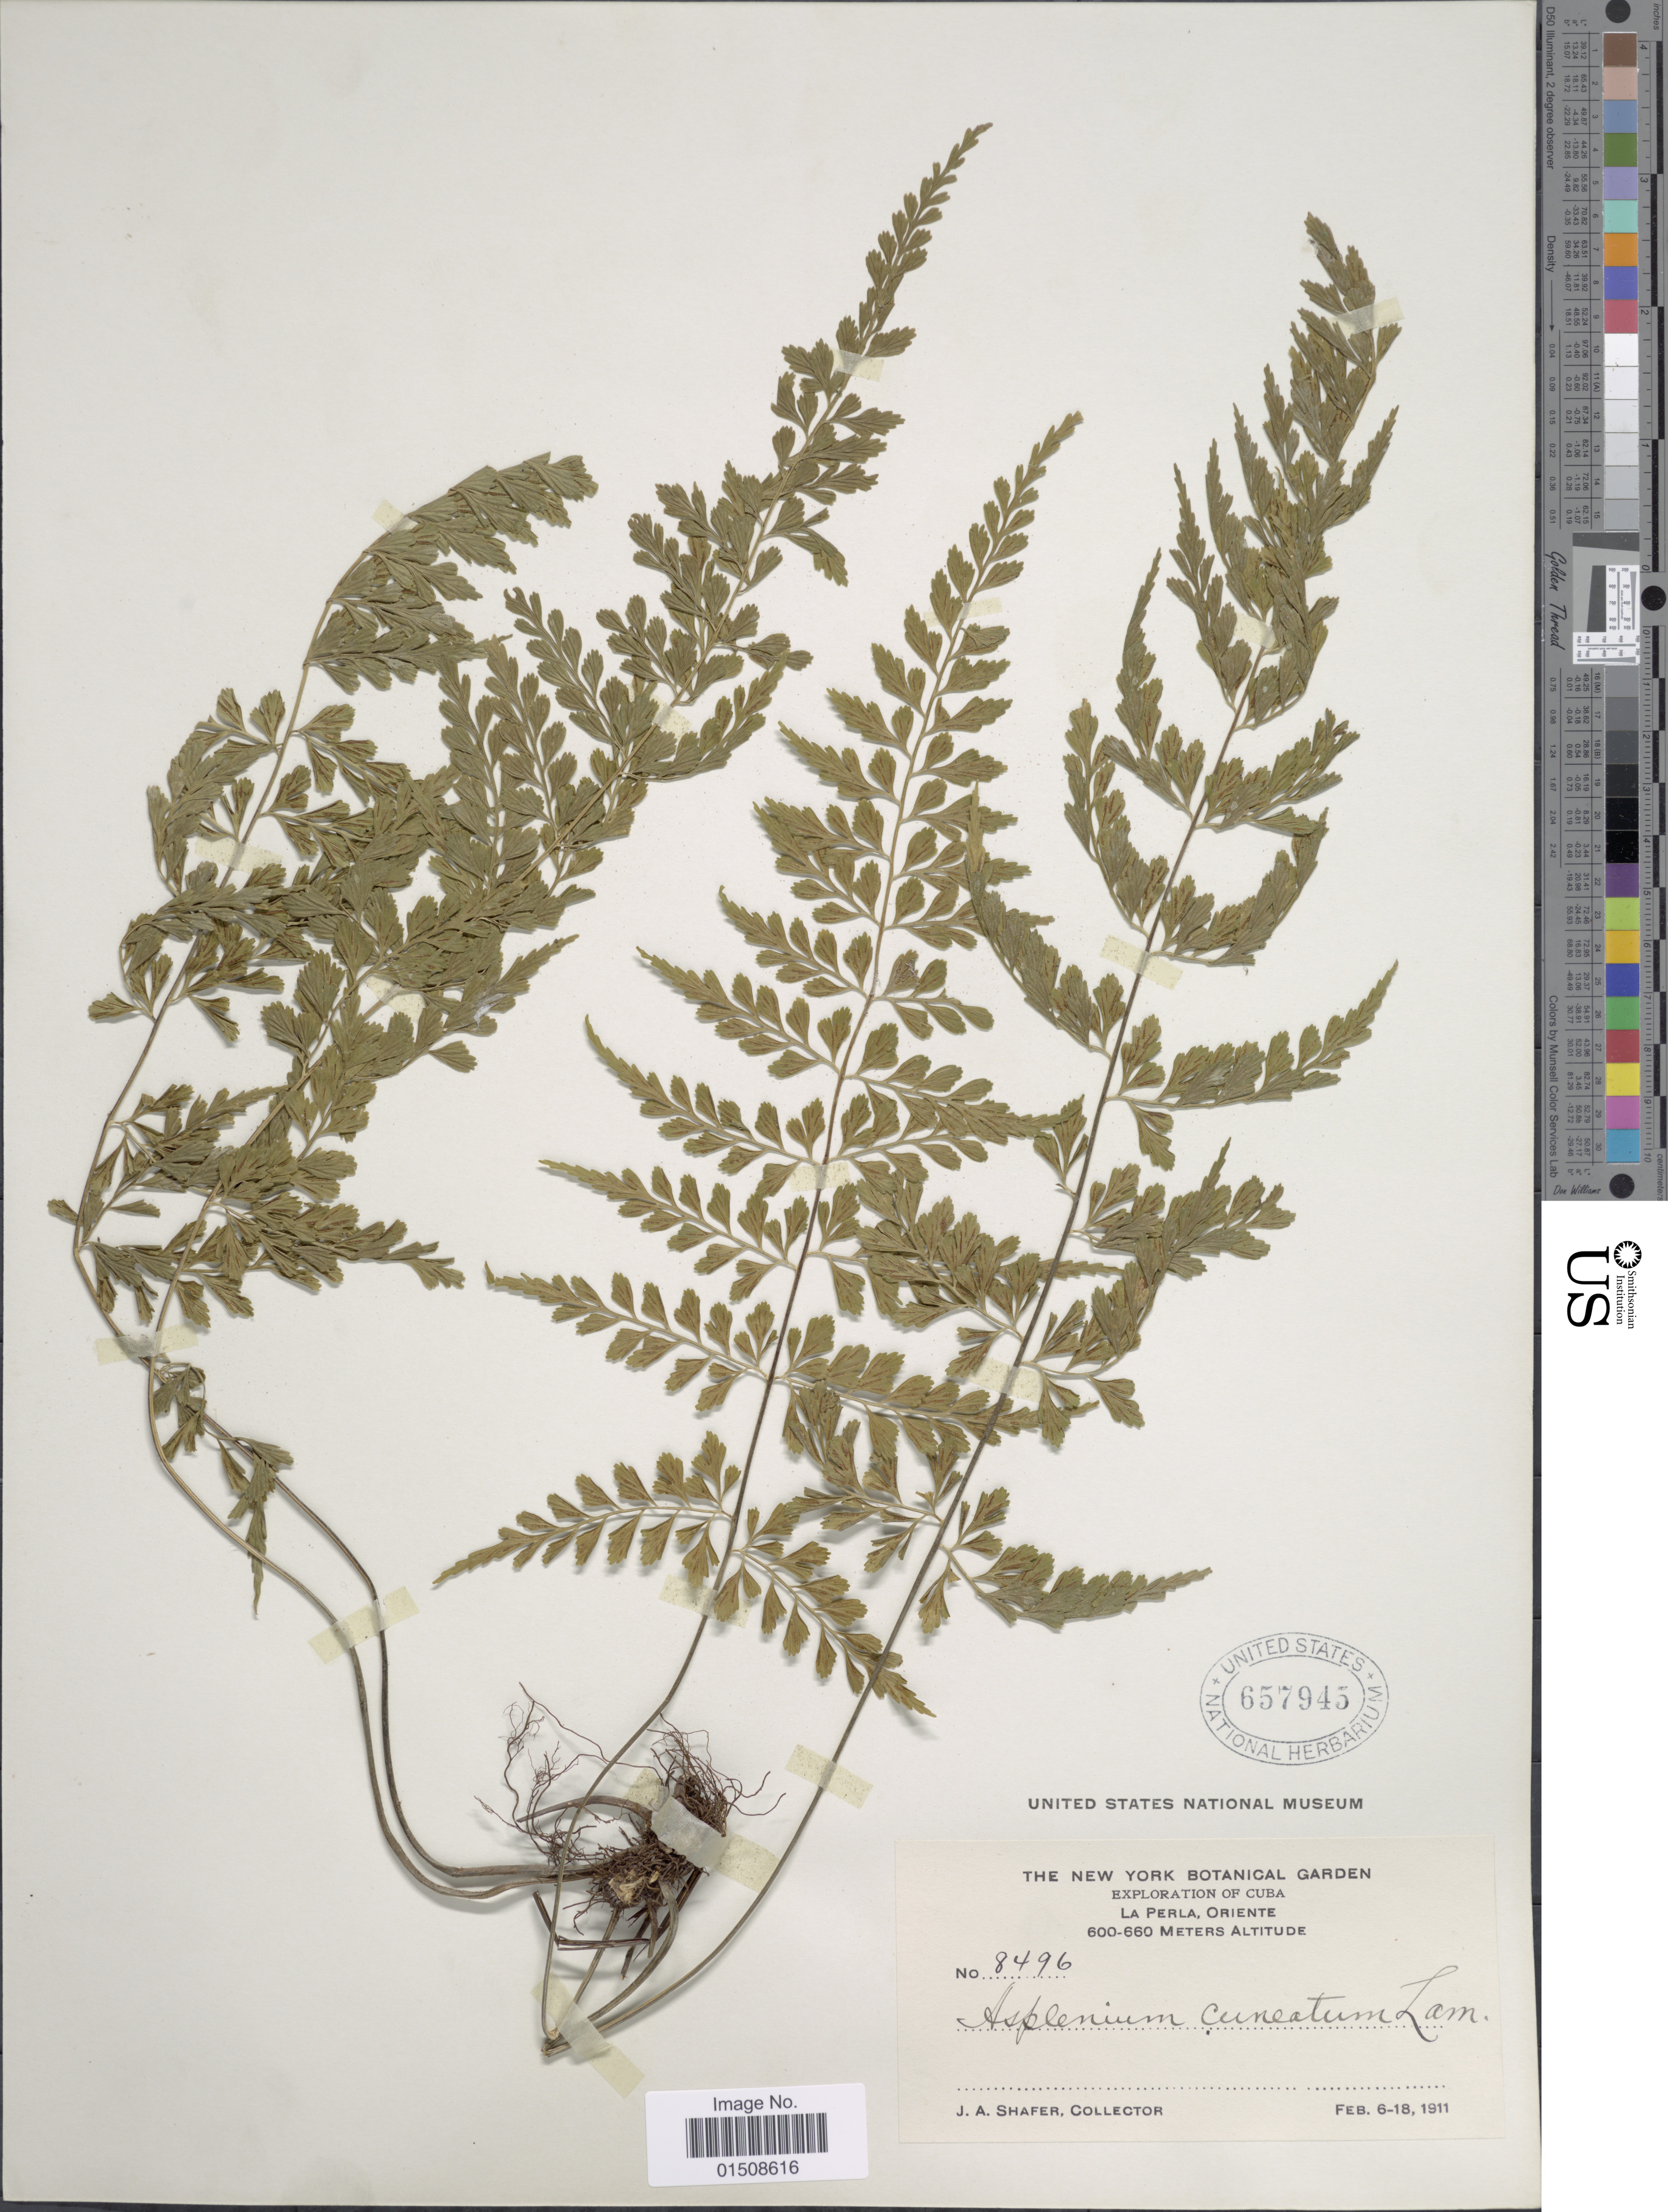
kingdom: Plantae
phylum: Tracheophyta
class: Polypodiopsida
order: Polypodiales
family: Aspleniaceae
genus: Asplenium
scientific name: Asplenium cuneatum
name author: Lam.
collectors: J. A. Shafer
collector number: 8496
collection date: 1911-02-06/1911-02-18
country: Cuba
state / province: Oriente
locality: La Perla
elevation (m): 600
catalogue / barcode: US 657945